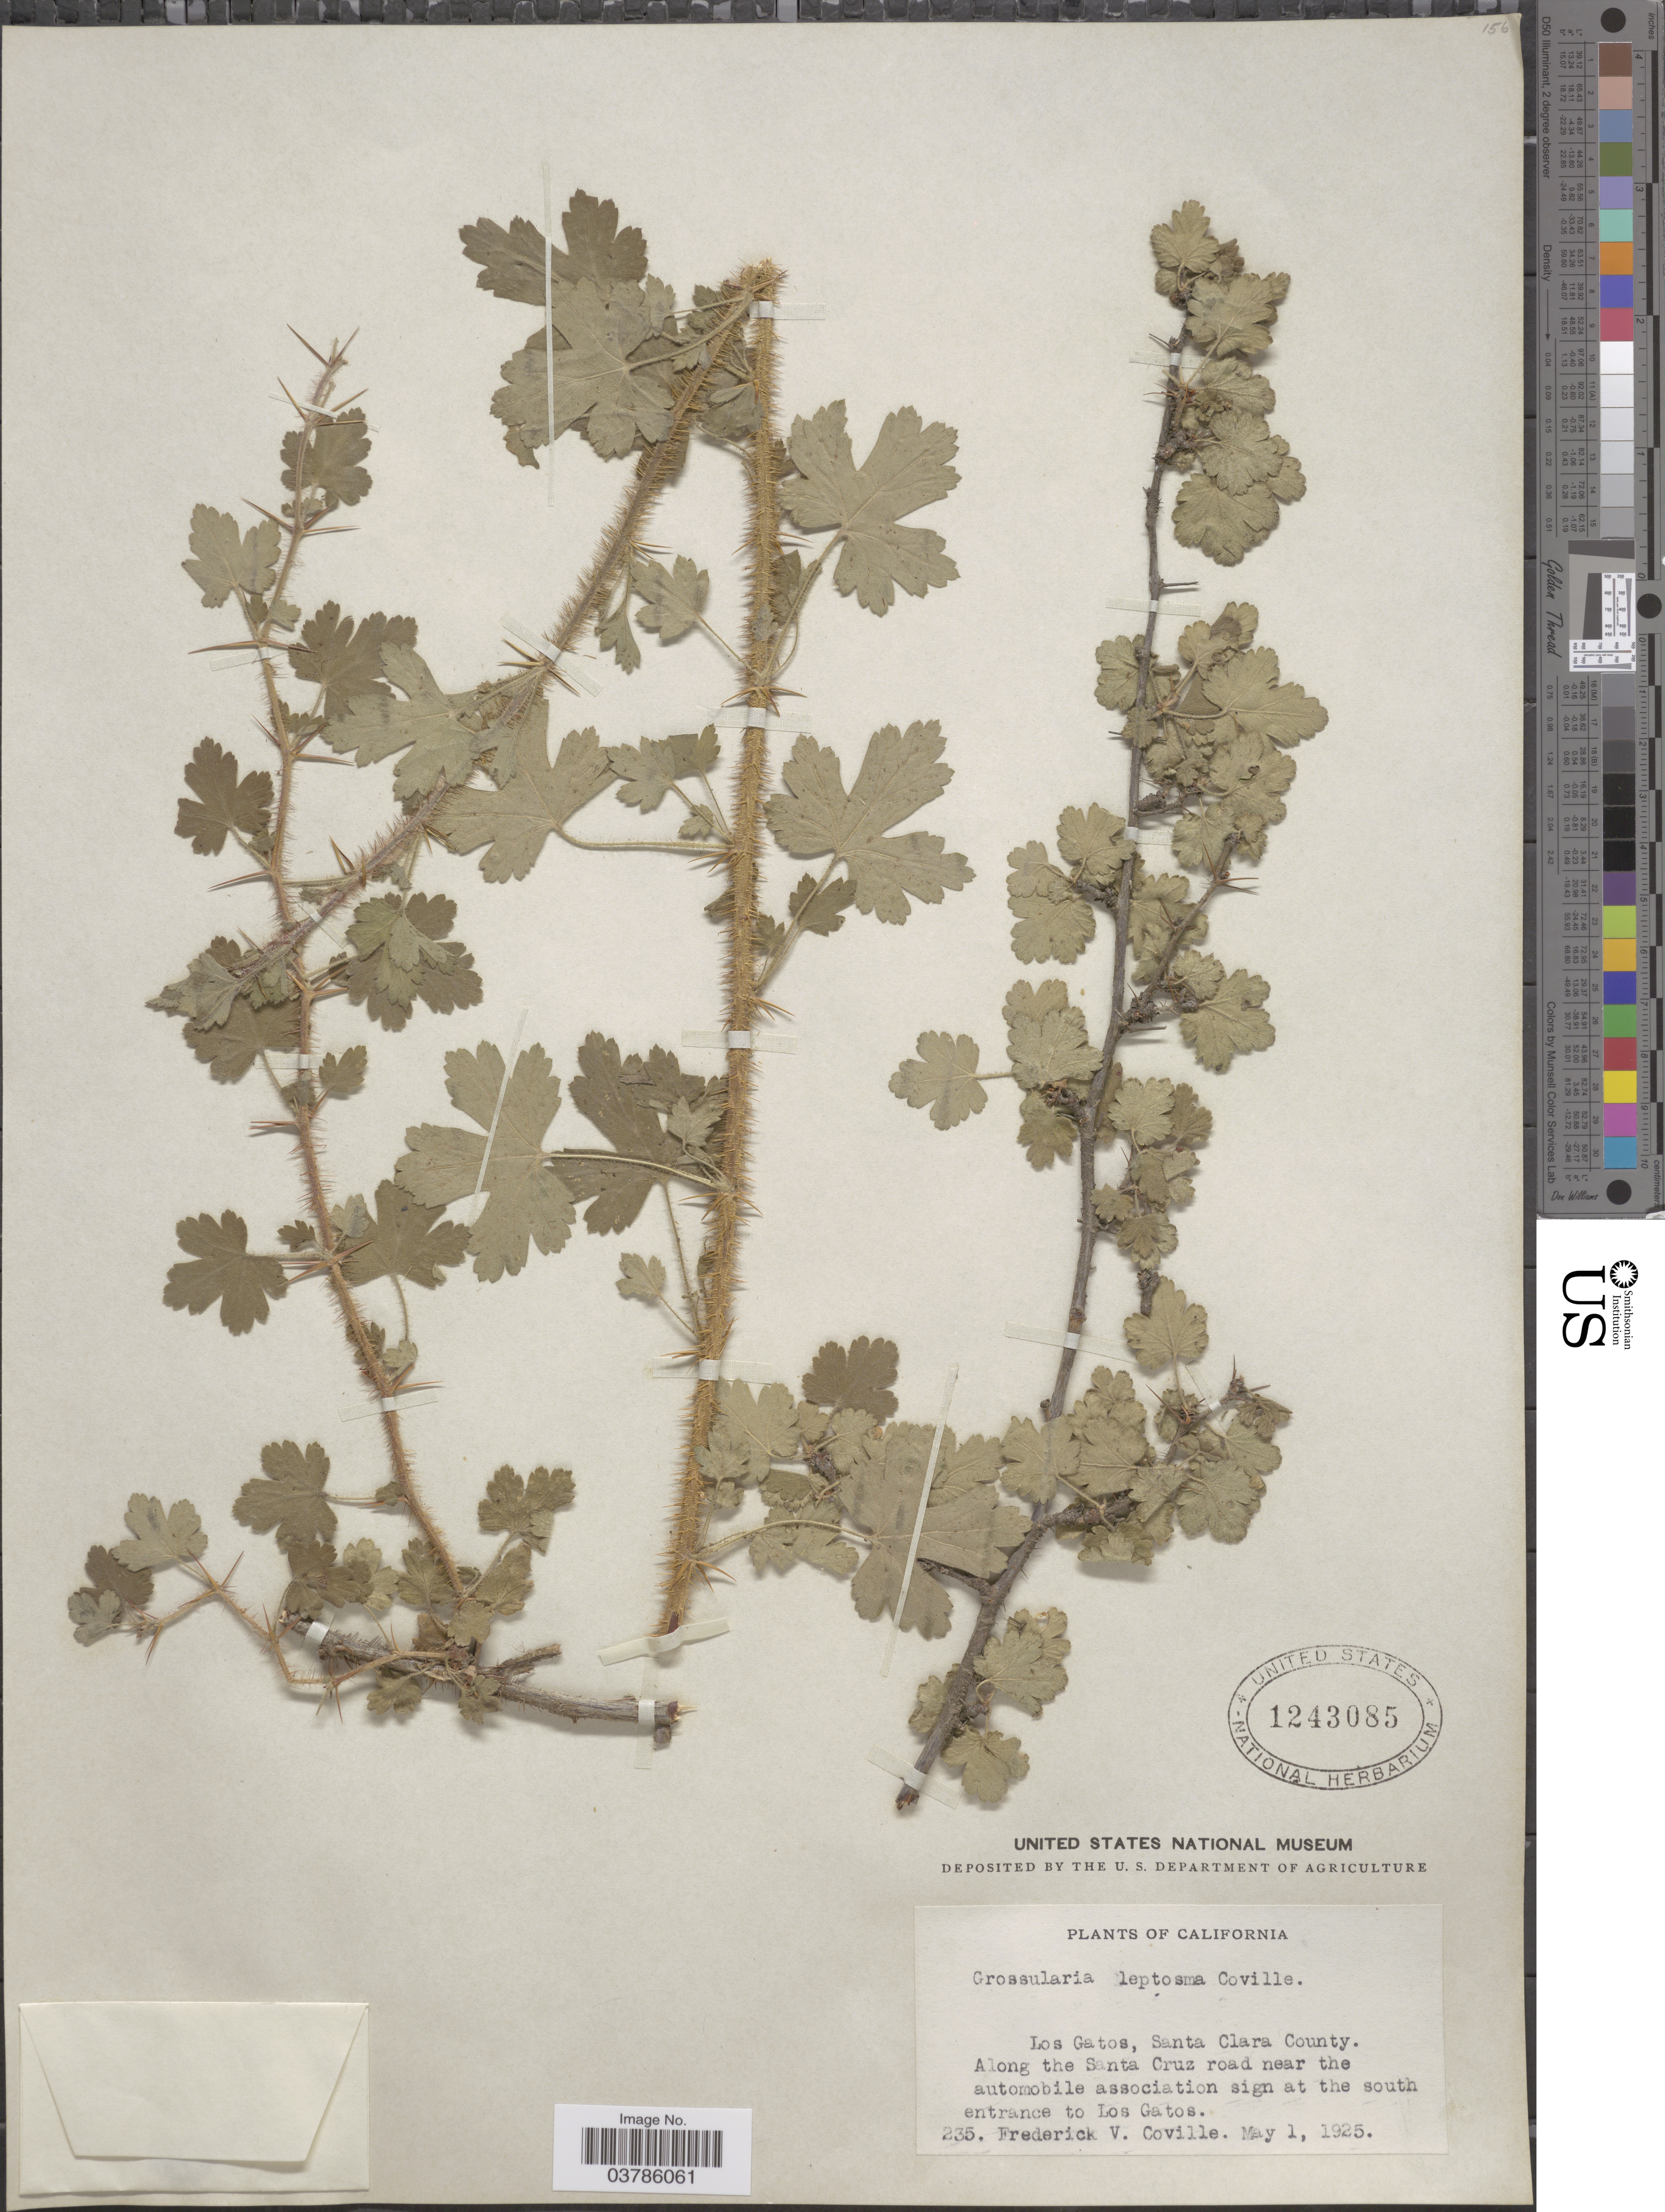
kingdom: Plantae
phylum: Tracheophyta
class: Magnoliopsida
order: Saxifragales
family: Grossulariaceae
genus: Ribes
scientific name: Ribes menziesii var. leptosum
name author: (Coville) Jeps.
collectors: F. V. Coville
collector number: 235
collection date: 1925-05-01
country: United States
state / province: California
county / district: Santa Clara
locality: Los Gatos, Santa Clara County. Along the Santa Cruz road near the automobile association sign at the south entrance to Los Gatos.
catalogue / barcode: US 1243085